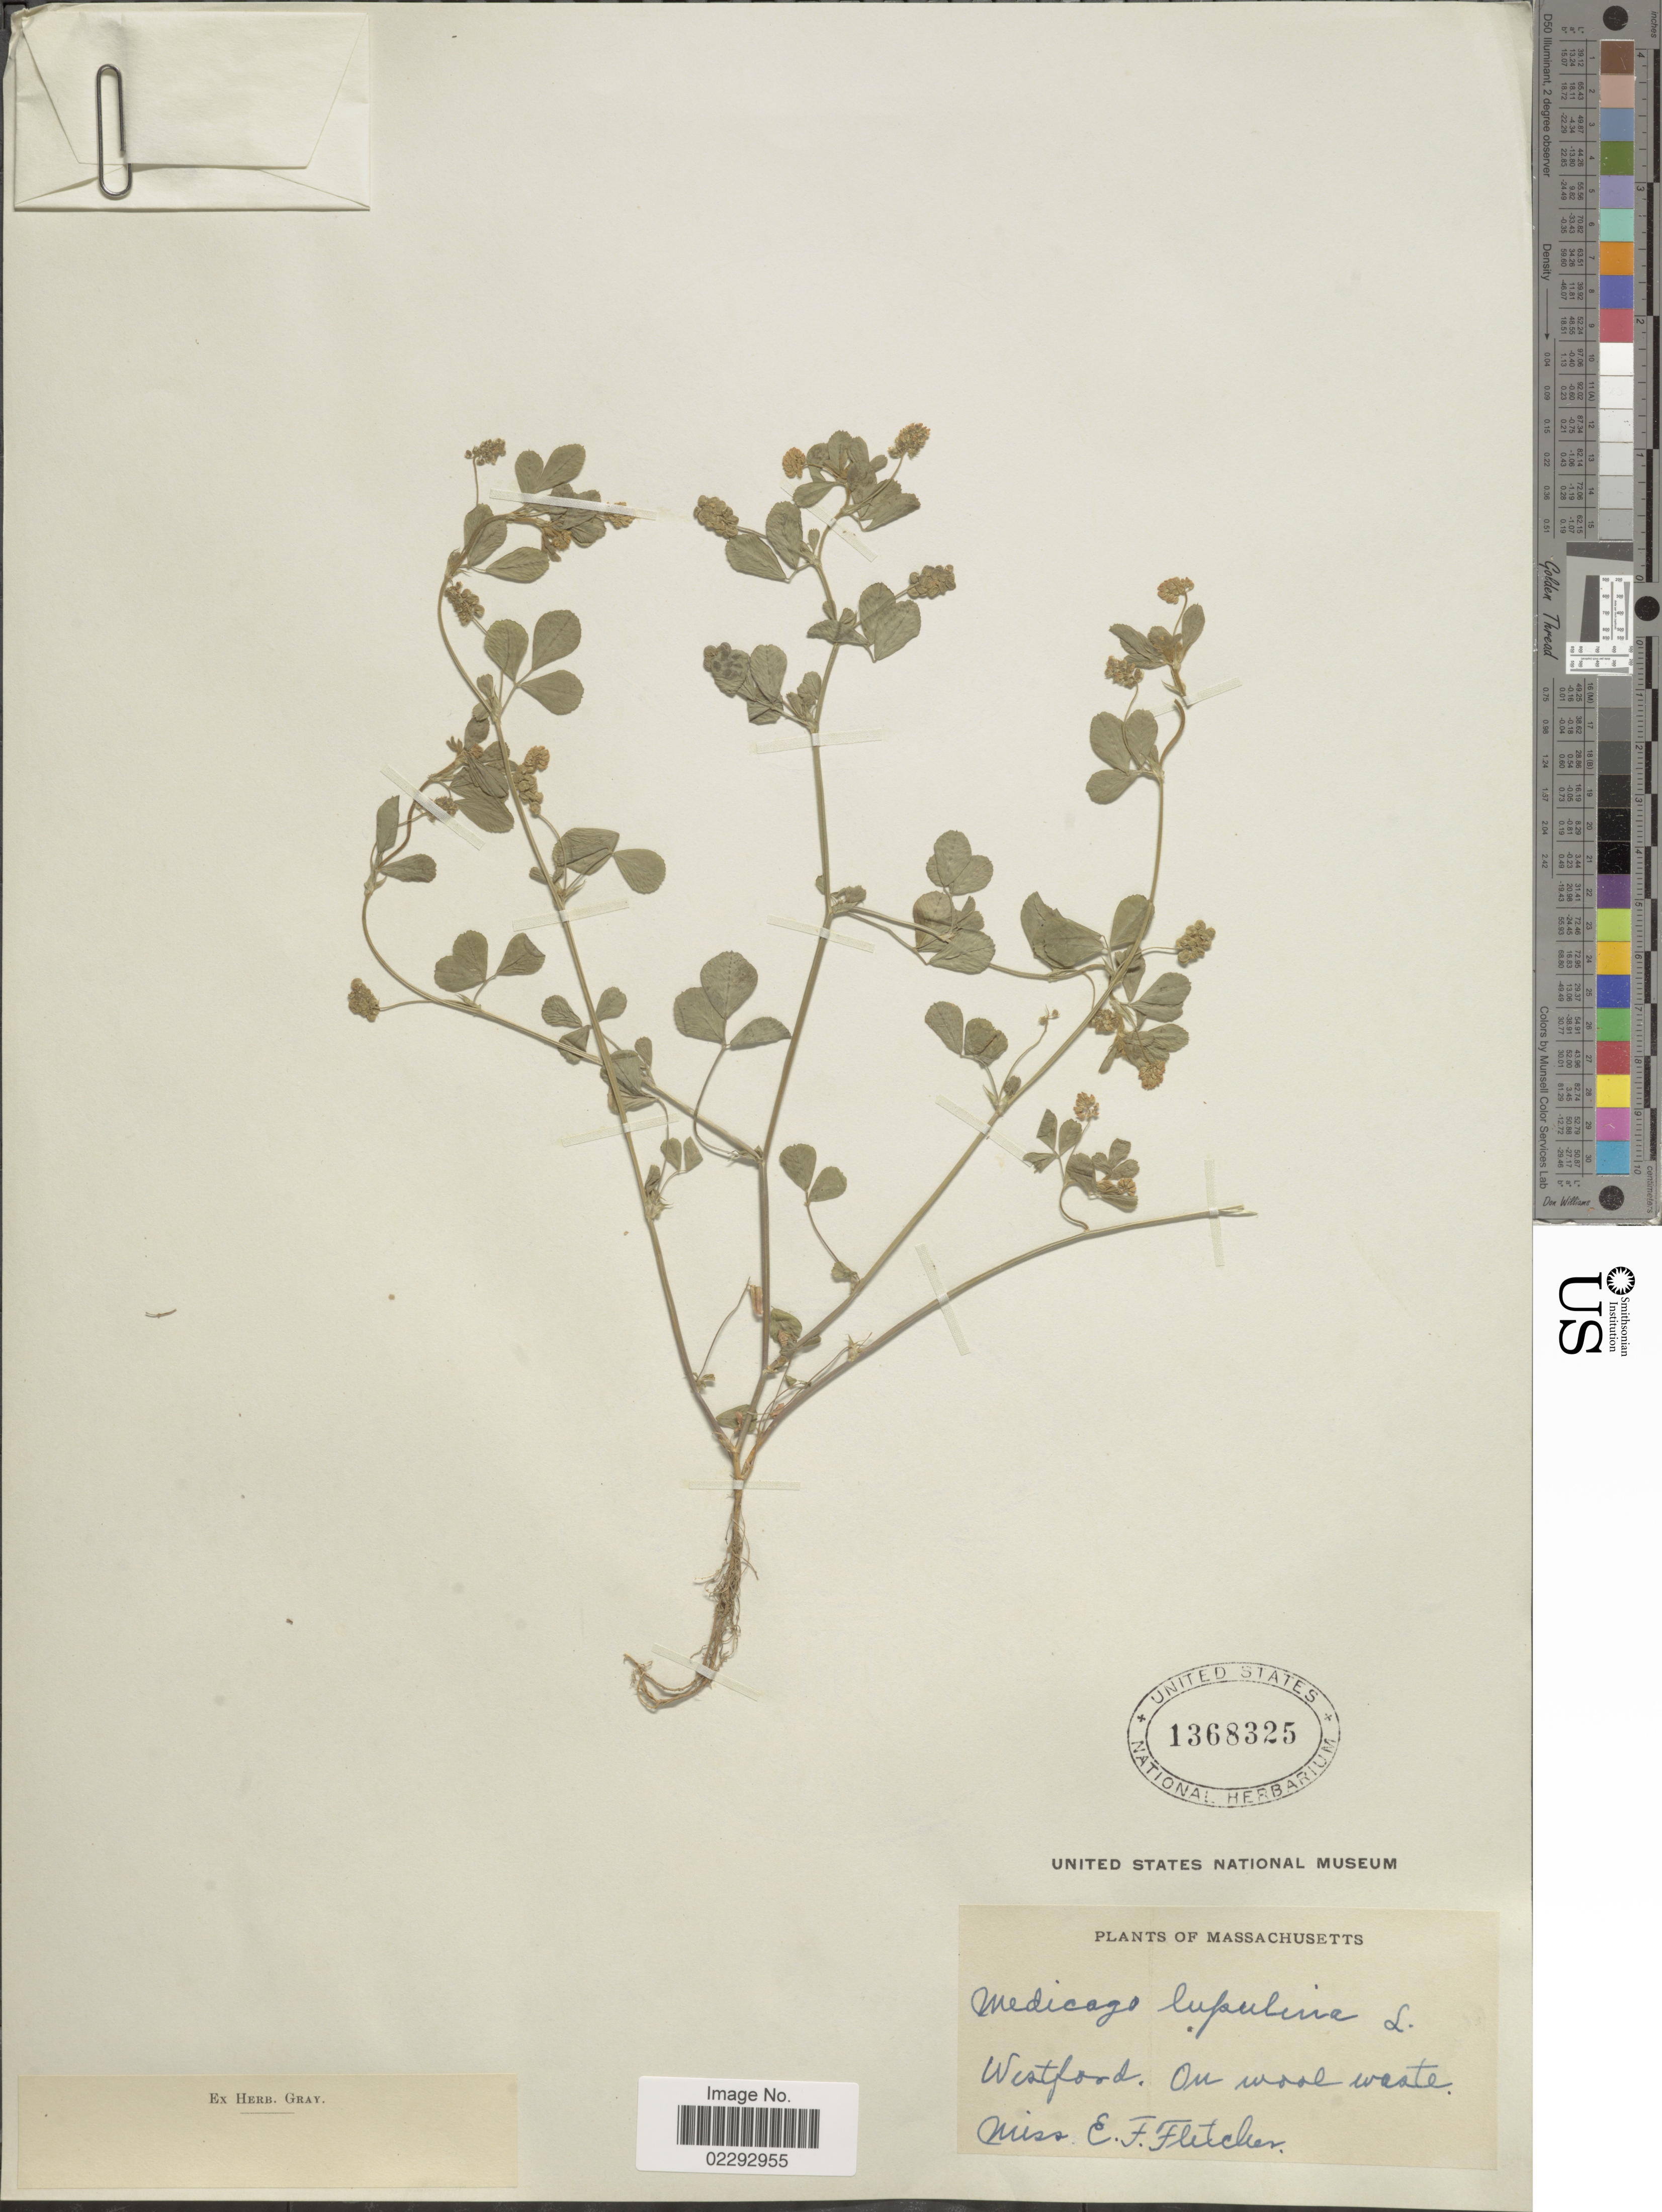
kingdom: Plantae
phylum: Tracheophyta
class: Magnoliopsida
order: Fabales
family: Fabaceae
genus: Medicago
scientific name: Medicago lupulina var. lupulina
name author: L.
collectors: E. Fletcher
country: United States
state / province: Massachusetts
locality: Westford. In wood waste.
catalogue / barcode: US 1368325